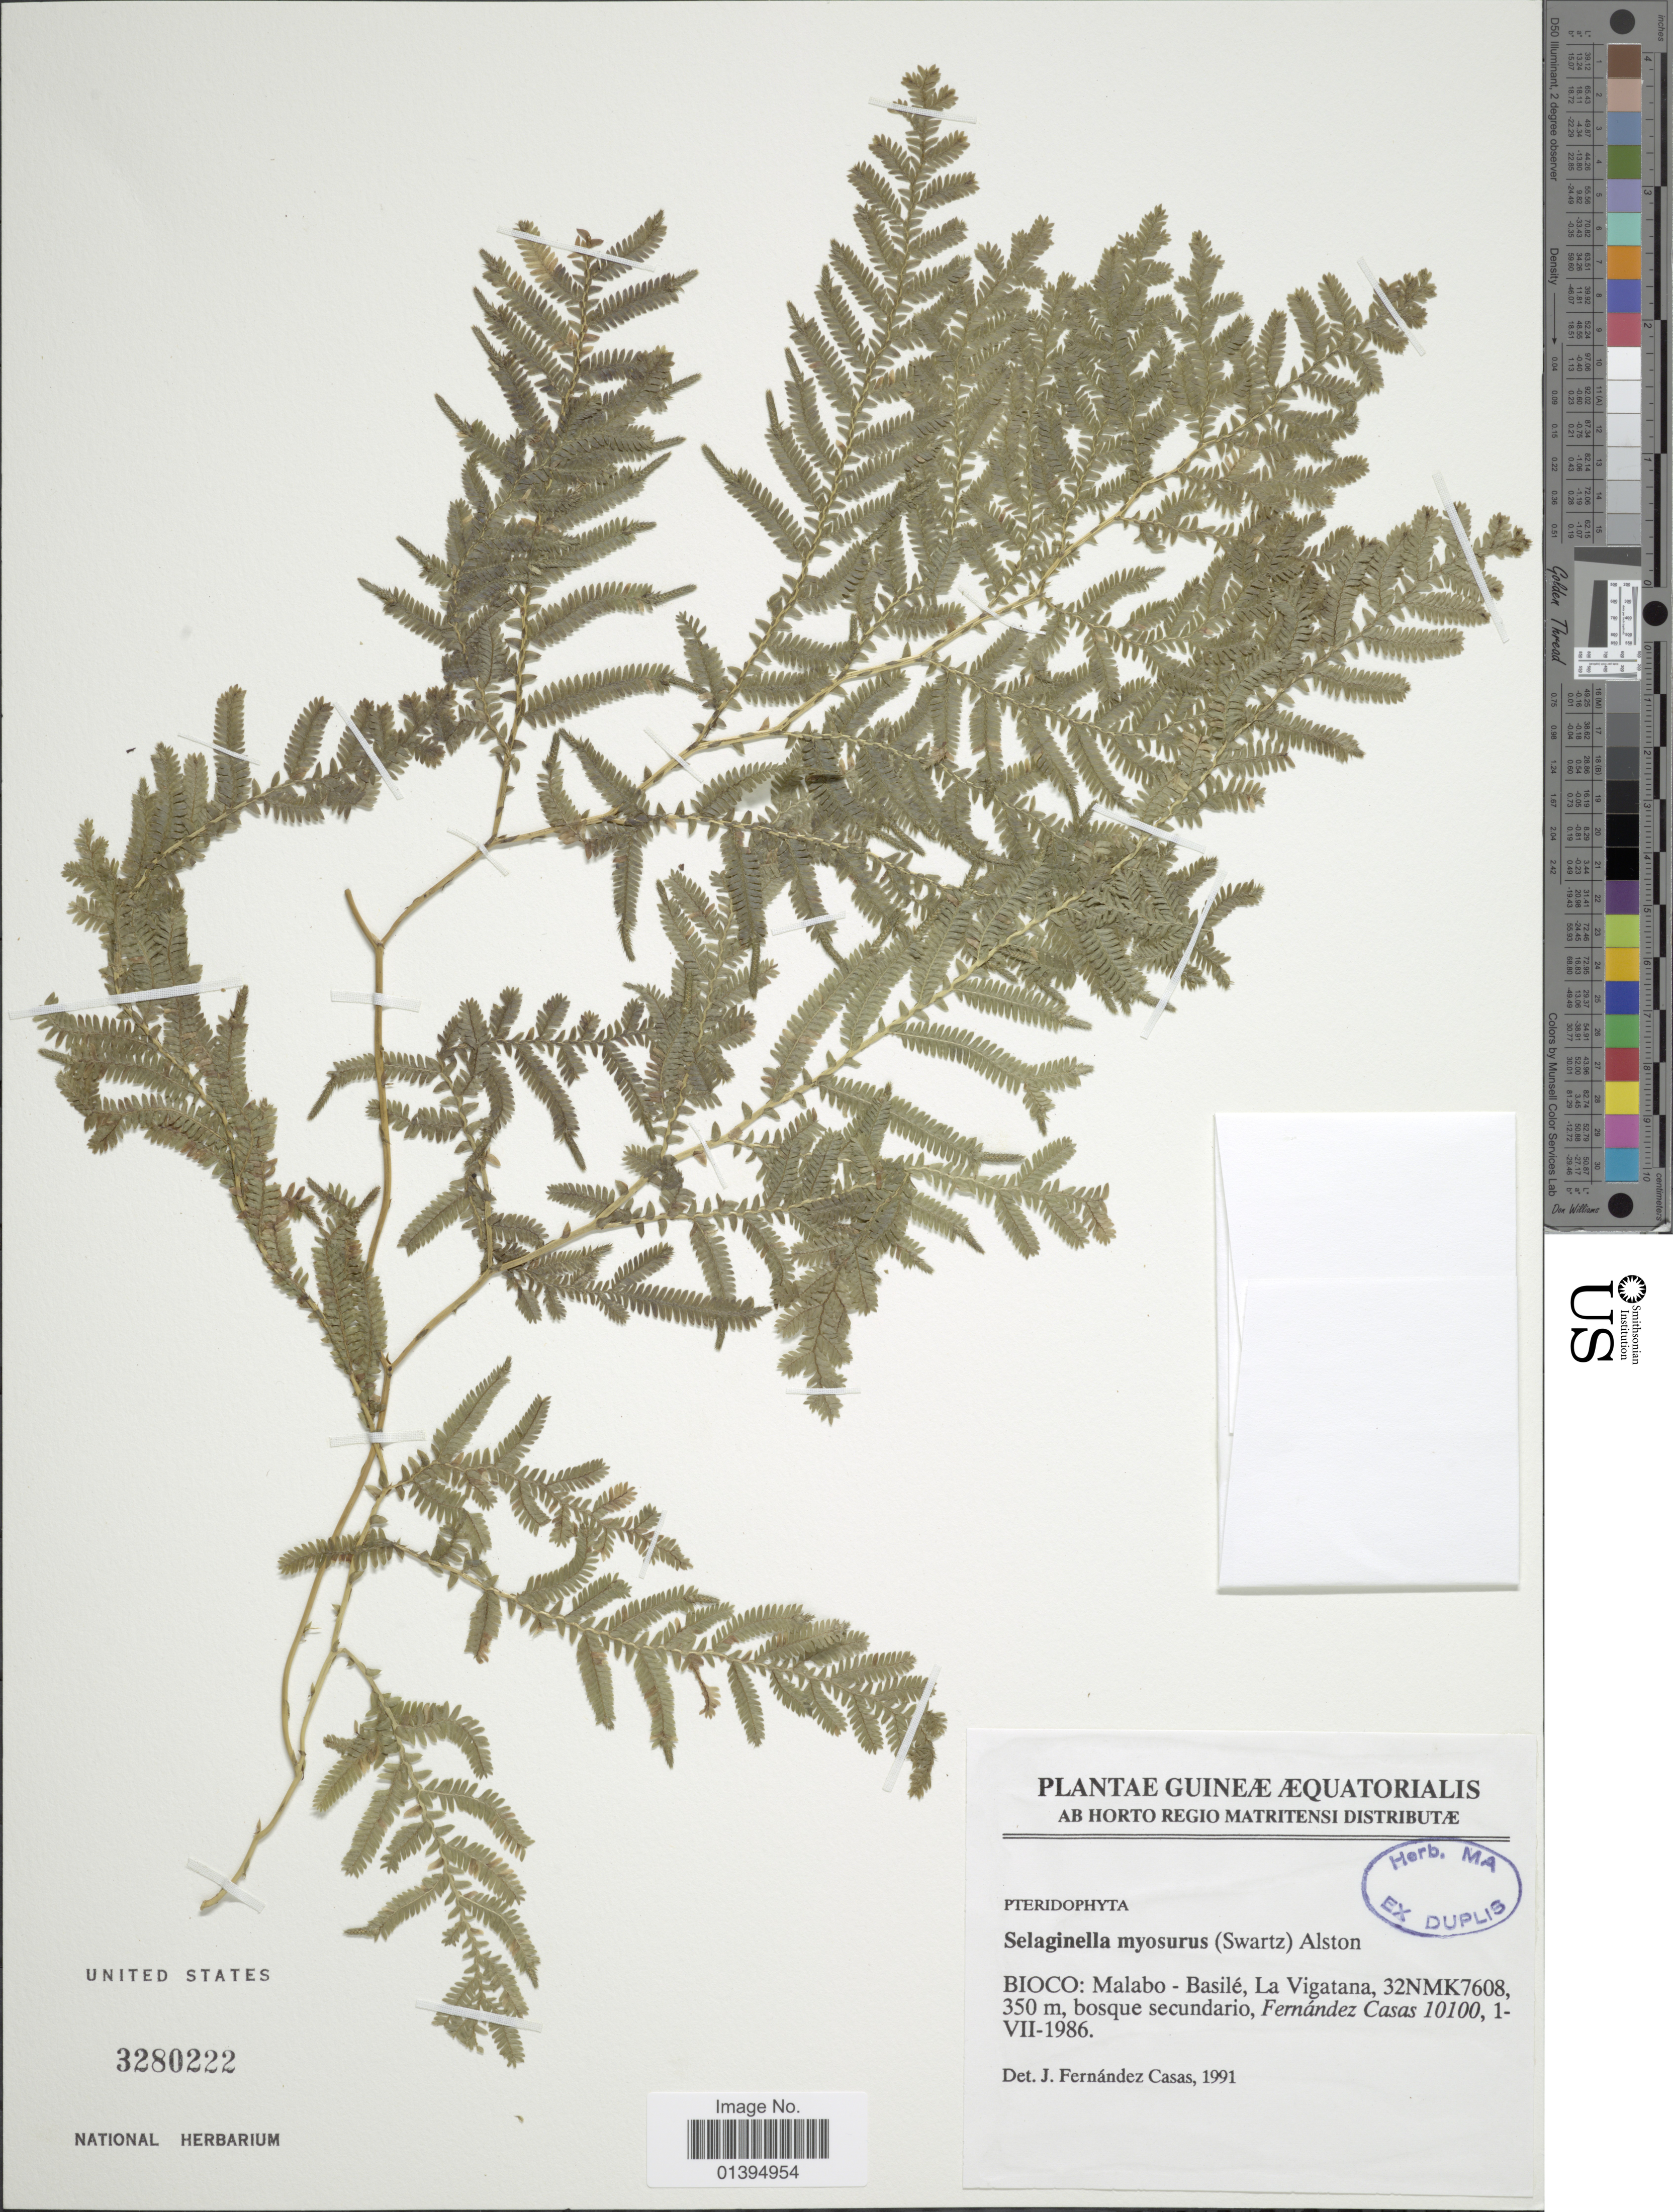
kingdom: Plantae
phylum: Tracheophyta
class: Lycopodiopsida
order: Selaginellales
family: Selaginellaceae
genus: Selaginella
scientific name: Selaginella myosurus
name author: (Sw.) Alston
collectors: F. Casas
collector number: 10100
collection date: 1986-07-01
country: Equatorial Guinea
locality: Bioco: Malabo - Basilé, La Vigatana, 32NMK7608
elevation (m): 350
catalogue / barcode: US 3280222